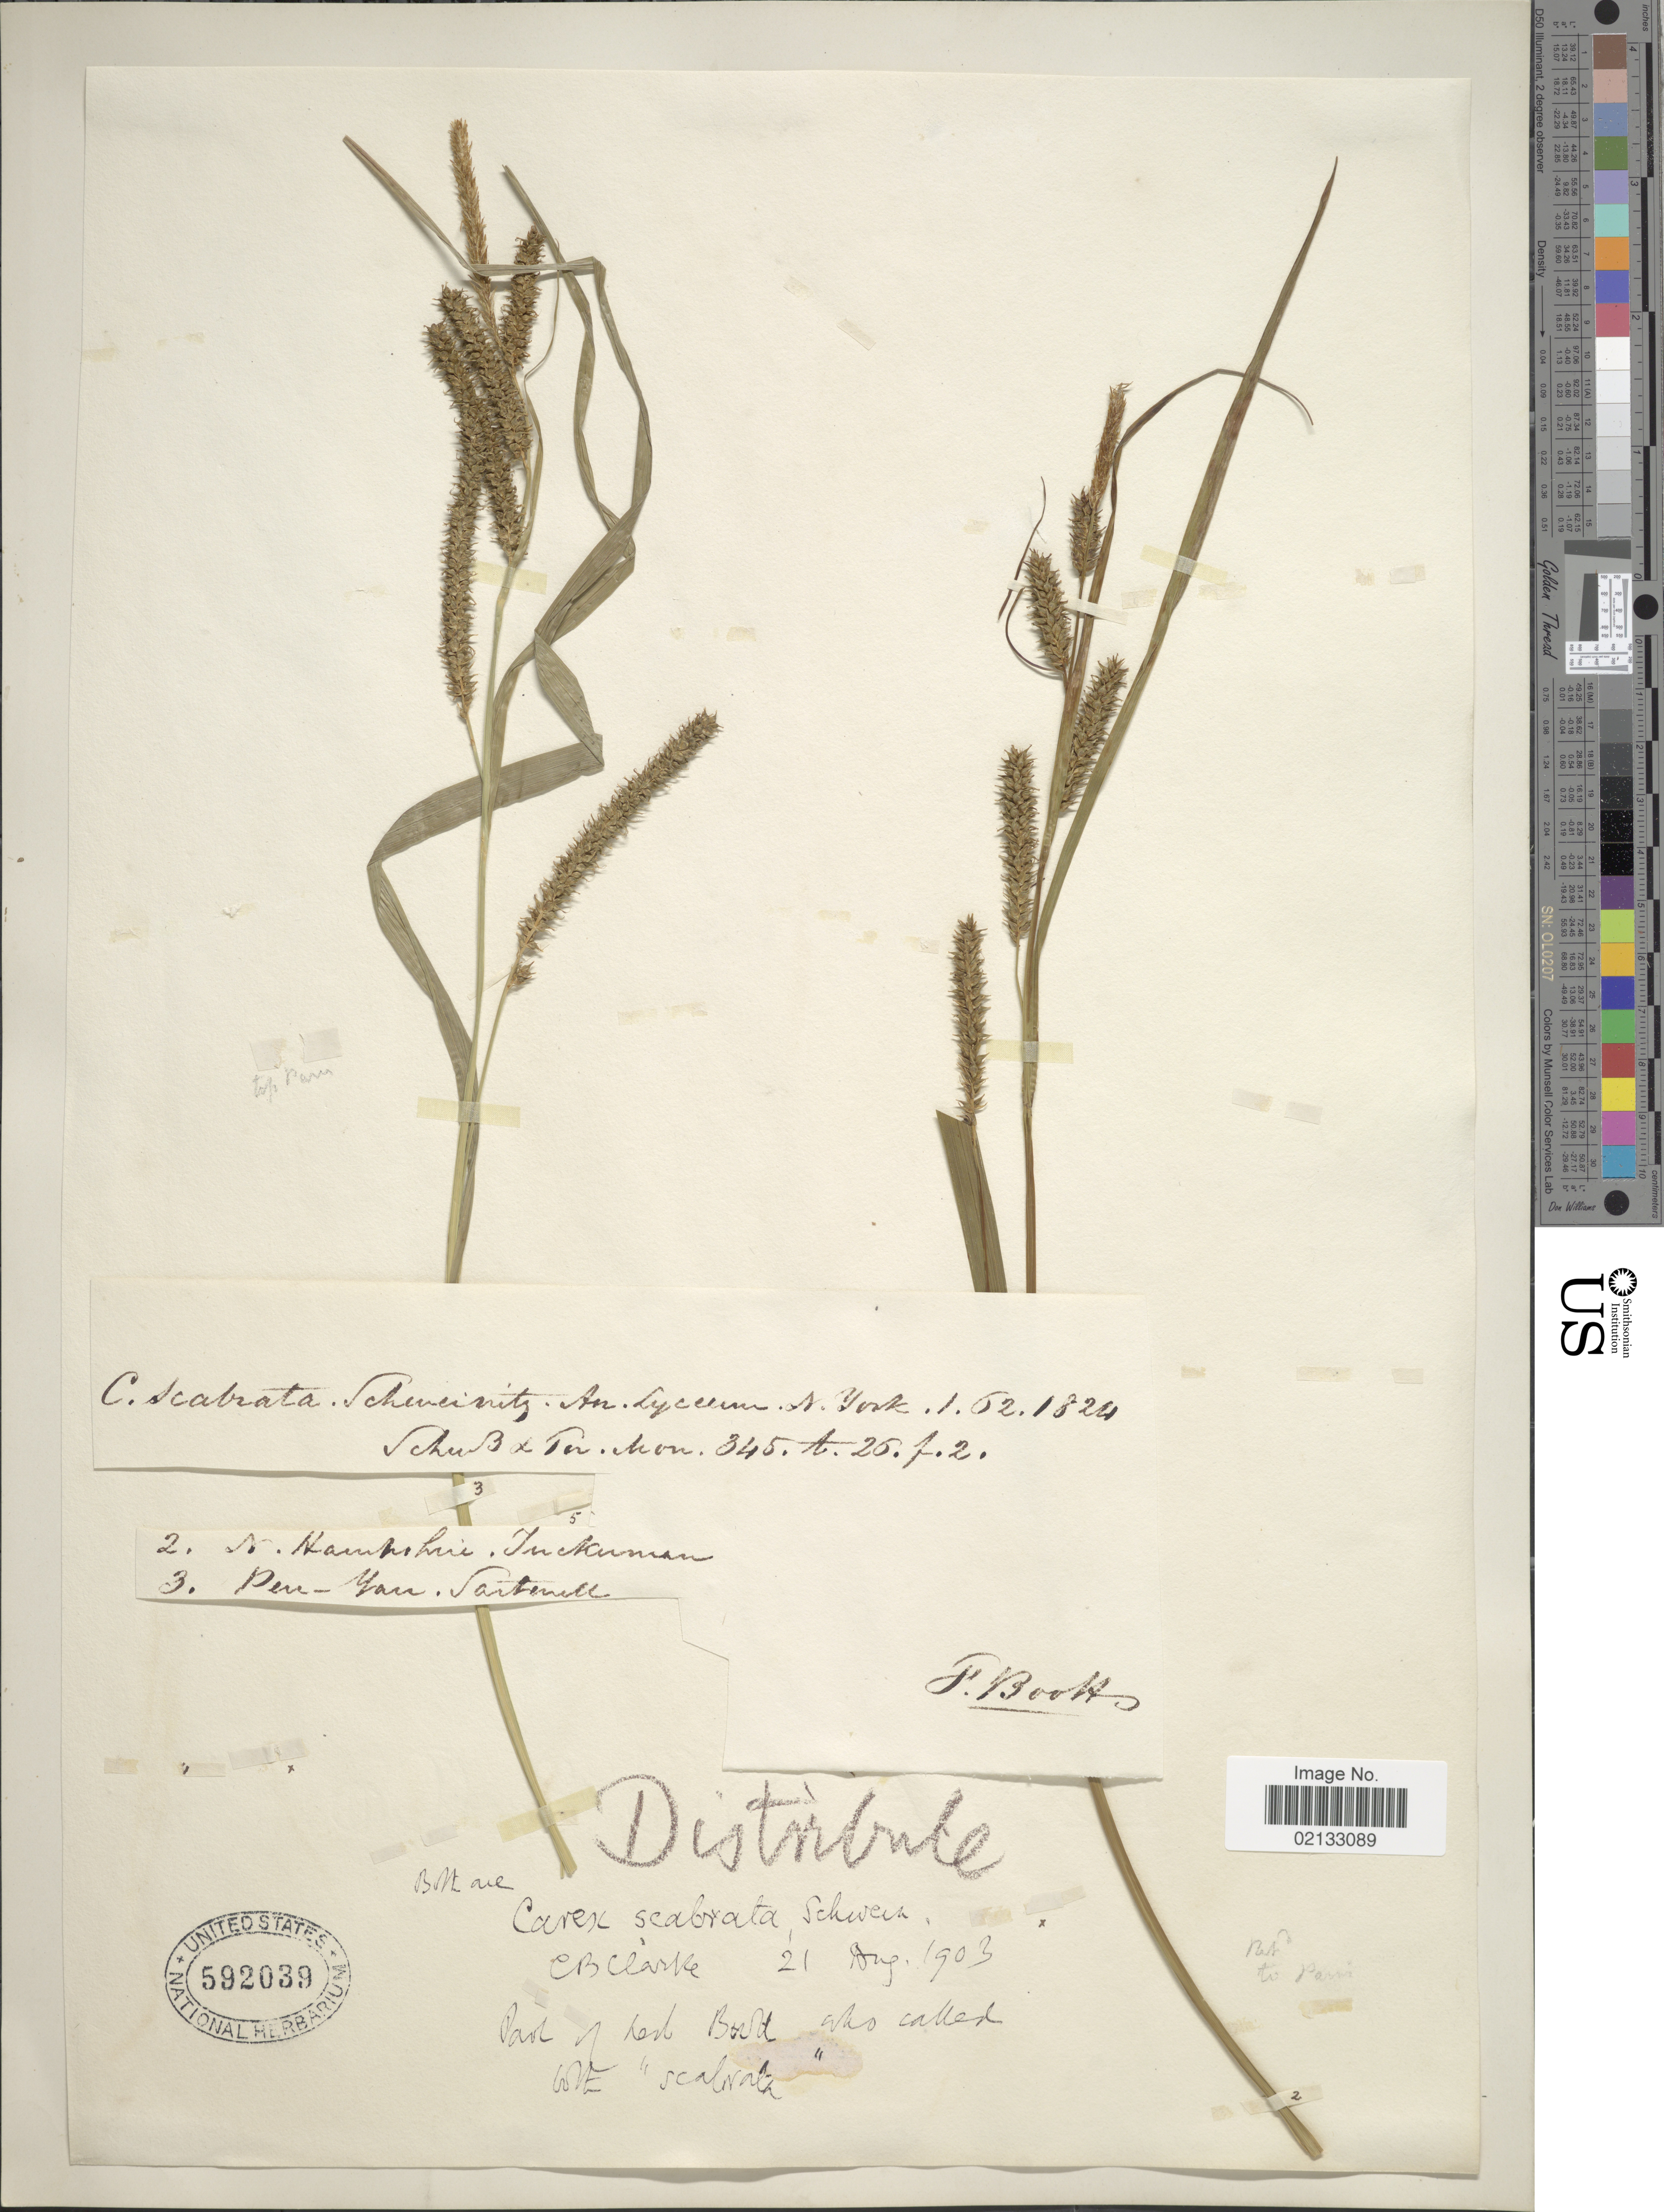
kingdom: Plantae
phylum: Tracheophyta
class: Liliopsida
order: Poales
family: Cyperaceae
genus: Carex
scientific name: Carex scabrata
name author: Schwein.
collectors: Sartwell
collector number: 3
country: United States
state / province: New York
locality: Penn Yan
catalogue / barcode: US 592039-2